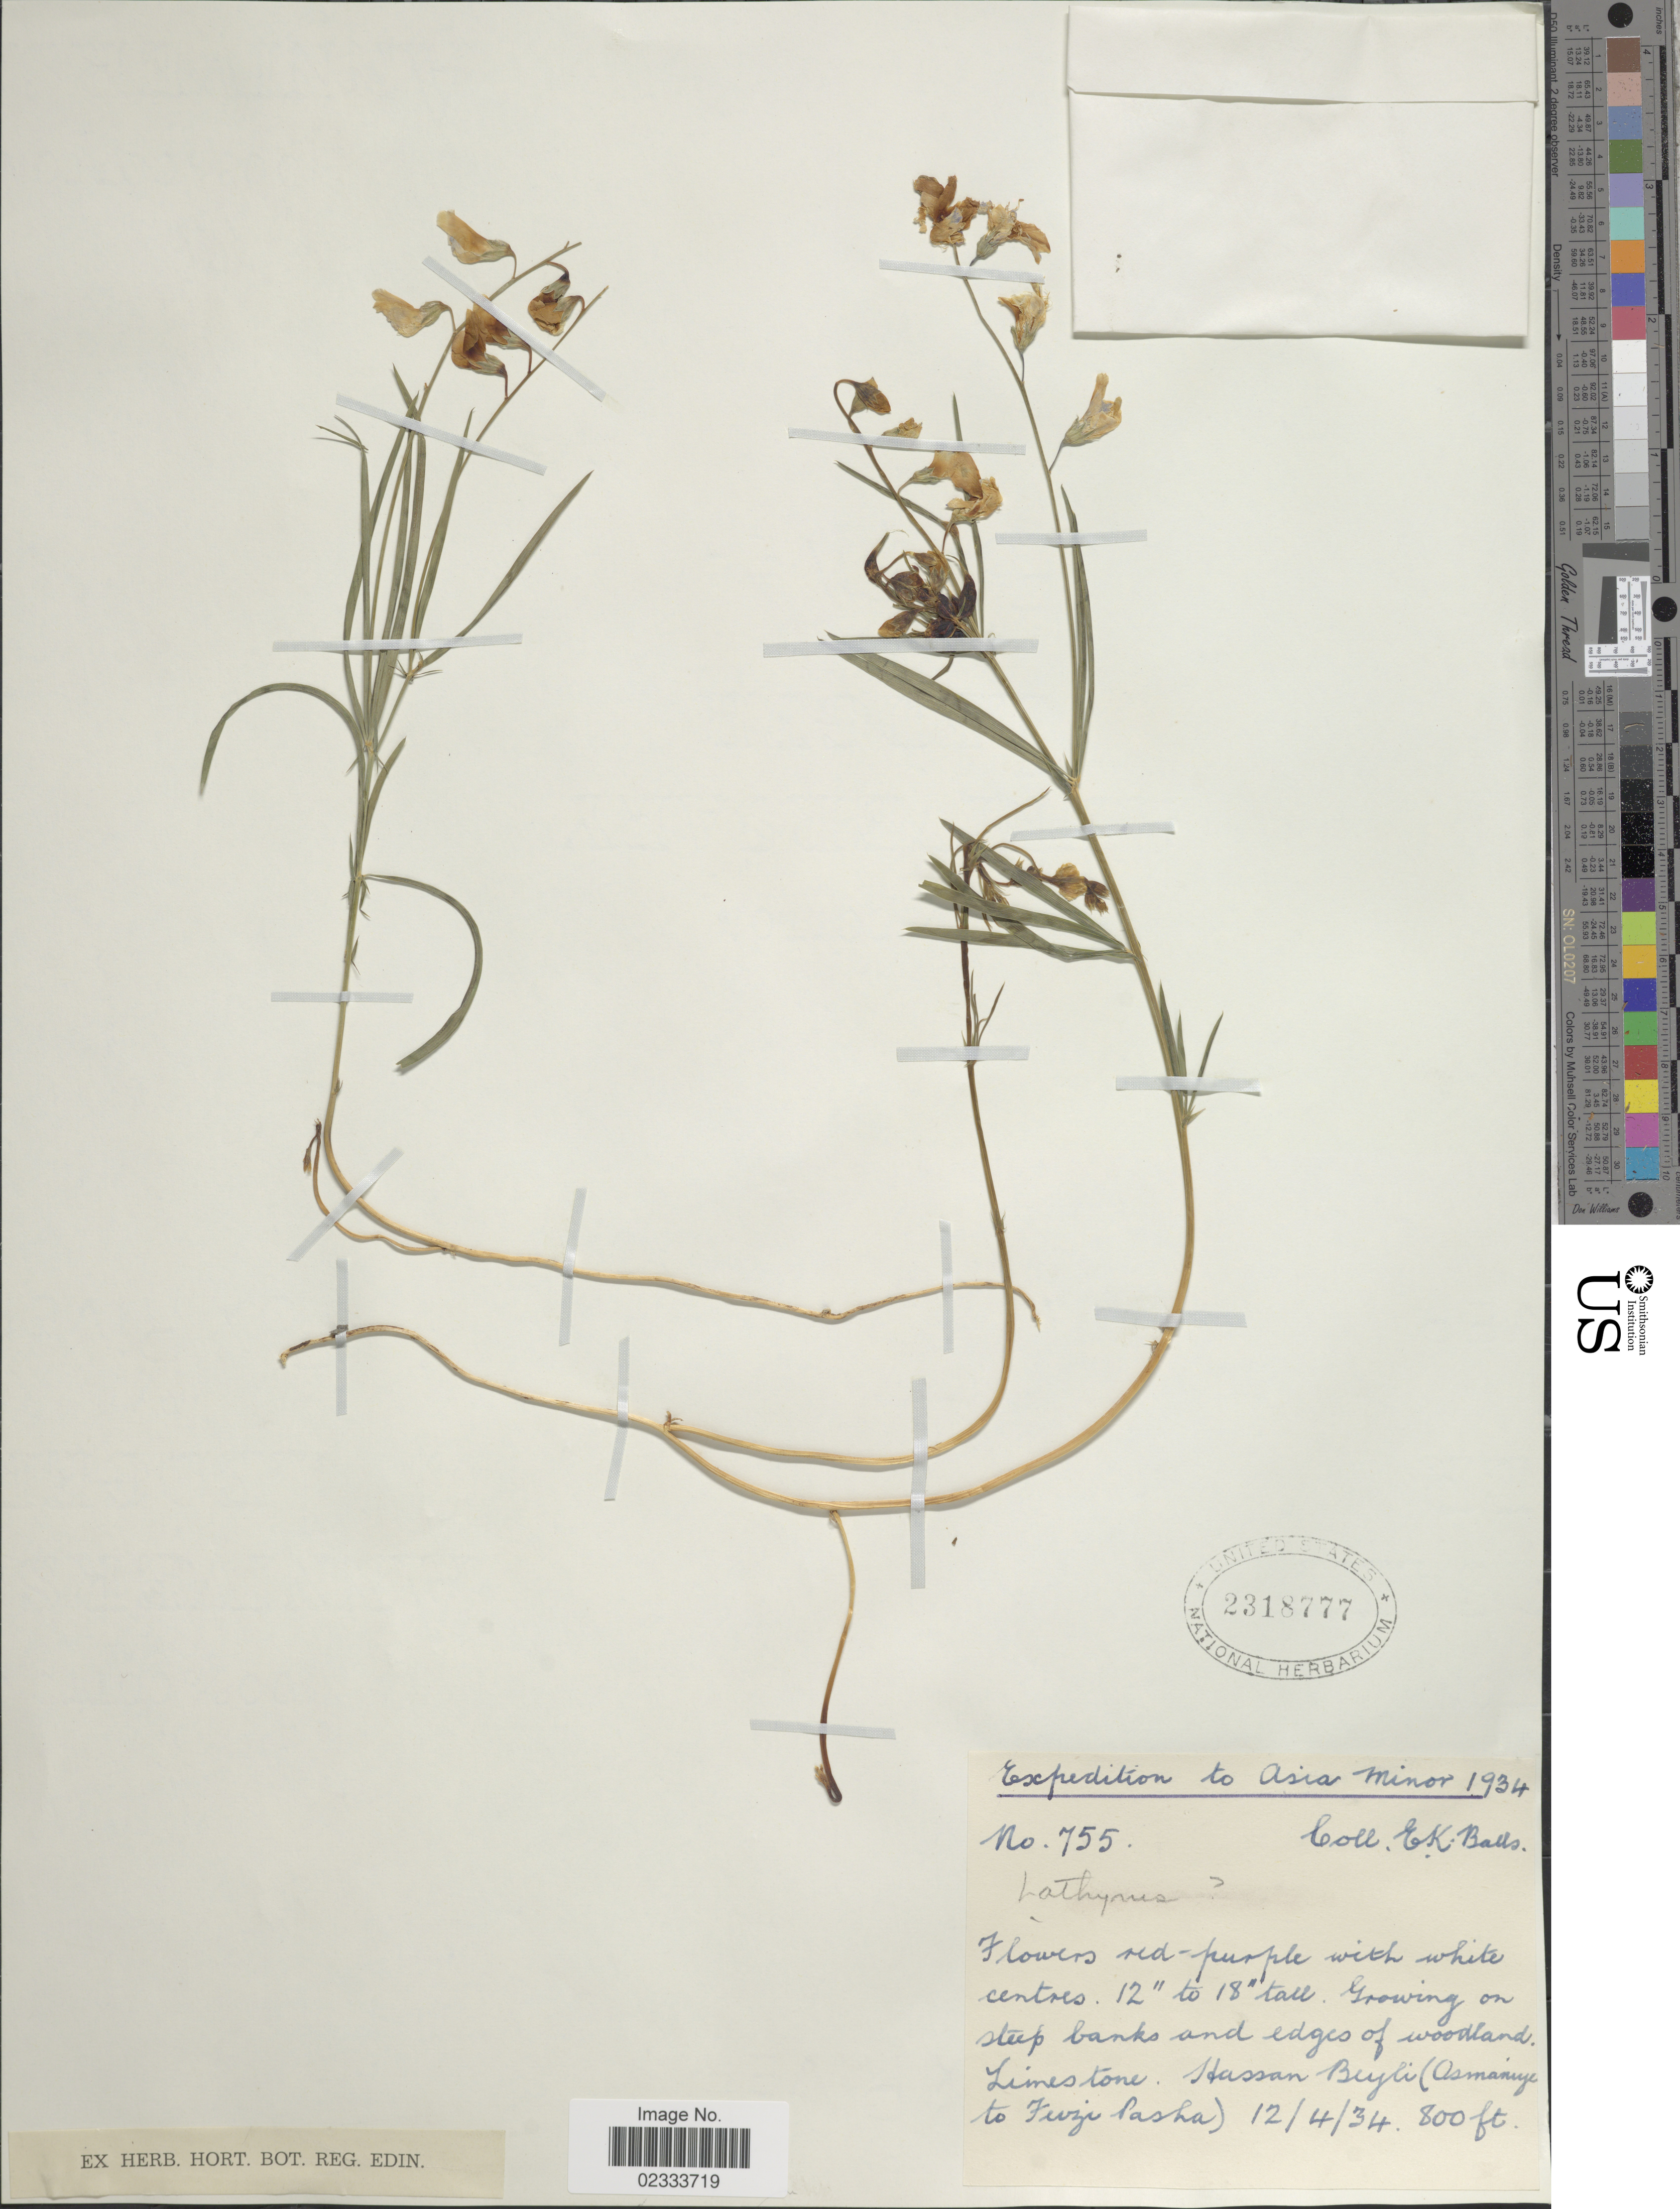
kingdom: Plantae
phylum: Tracheophyta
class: Magnoliopsida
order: Fabales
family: Fabaceae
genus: Lathyrus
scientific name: Lathyrus sp.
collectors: E. K. Balls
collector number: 755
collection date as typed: Transcribed d/m/y: 12/4/34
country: Turkey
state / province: Osmaniye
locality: On steep banks and edges of woodland, Limestone, Hassan Beyli (Osmaniye to Ferzi Pasha)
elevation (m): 244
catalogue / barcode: US 2318777